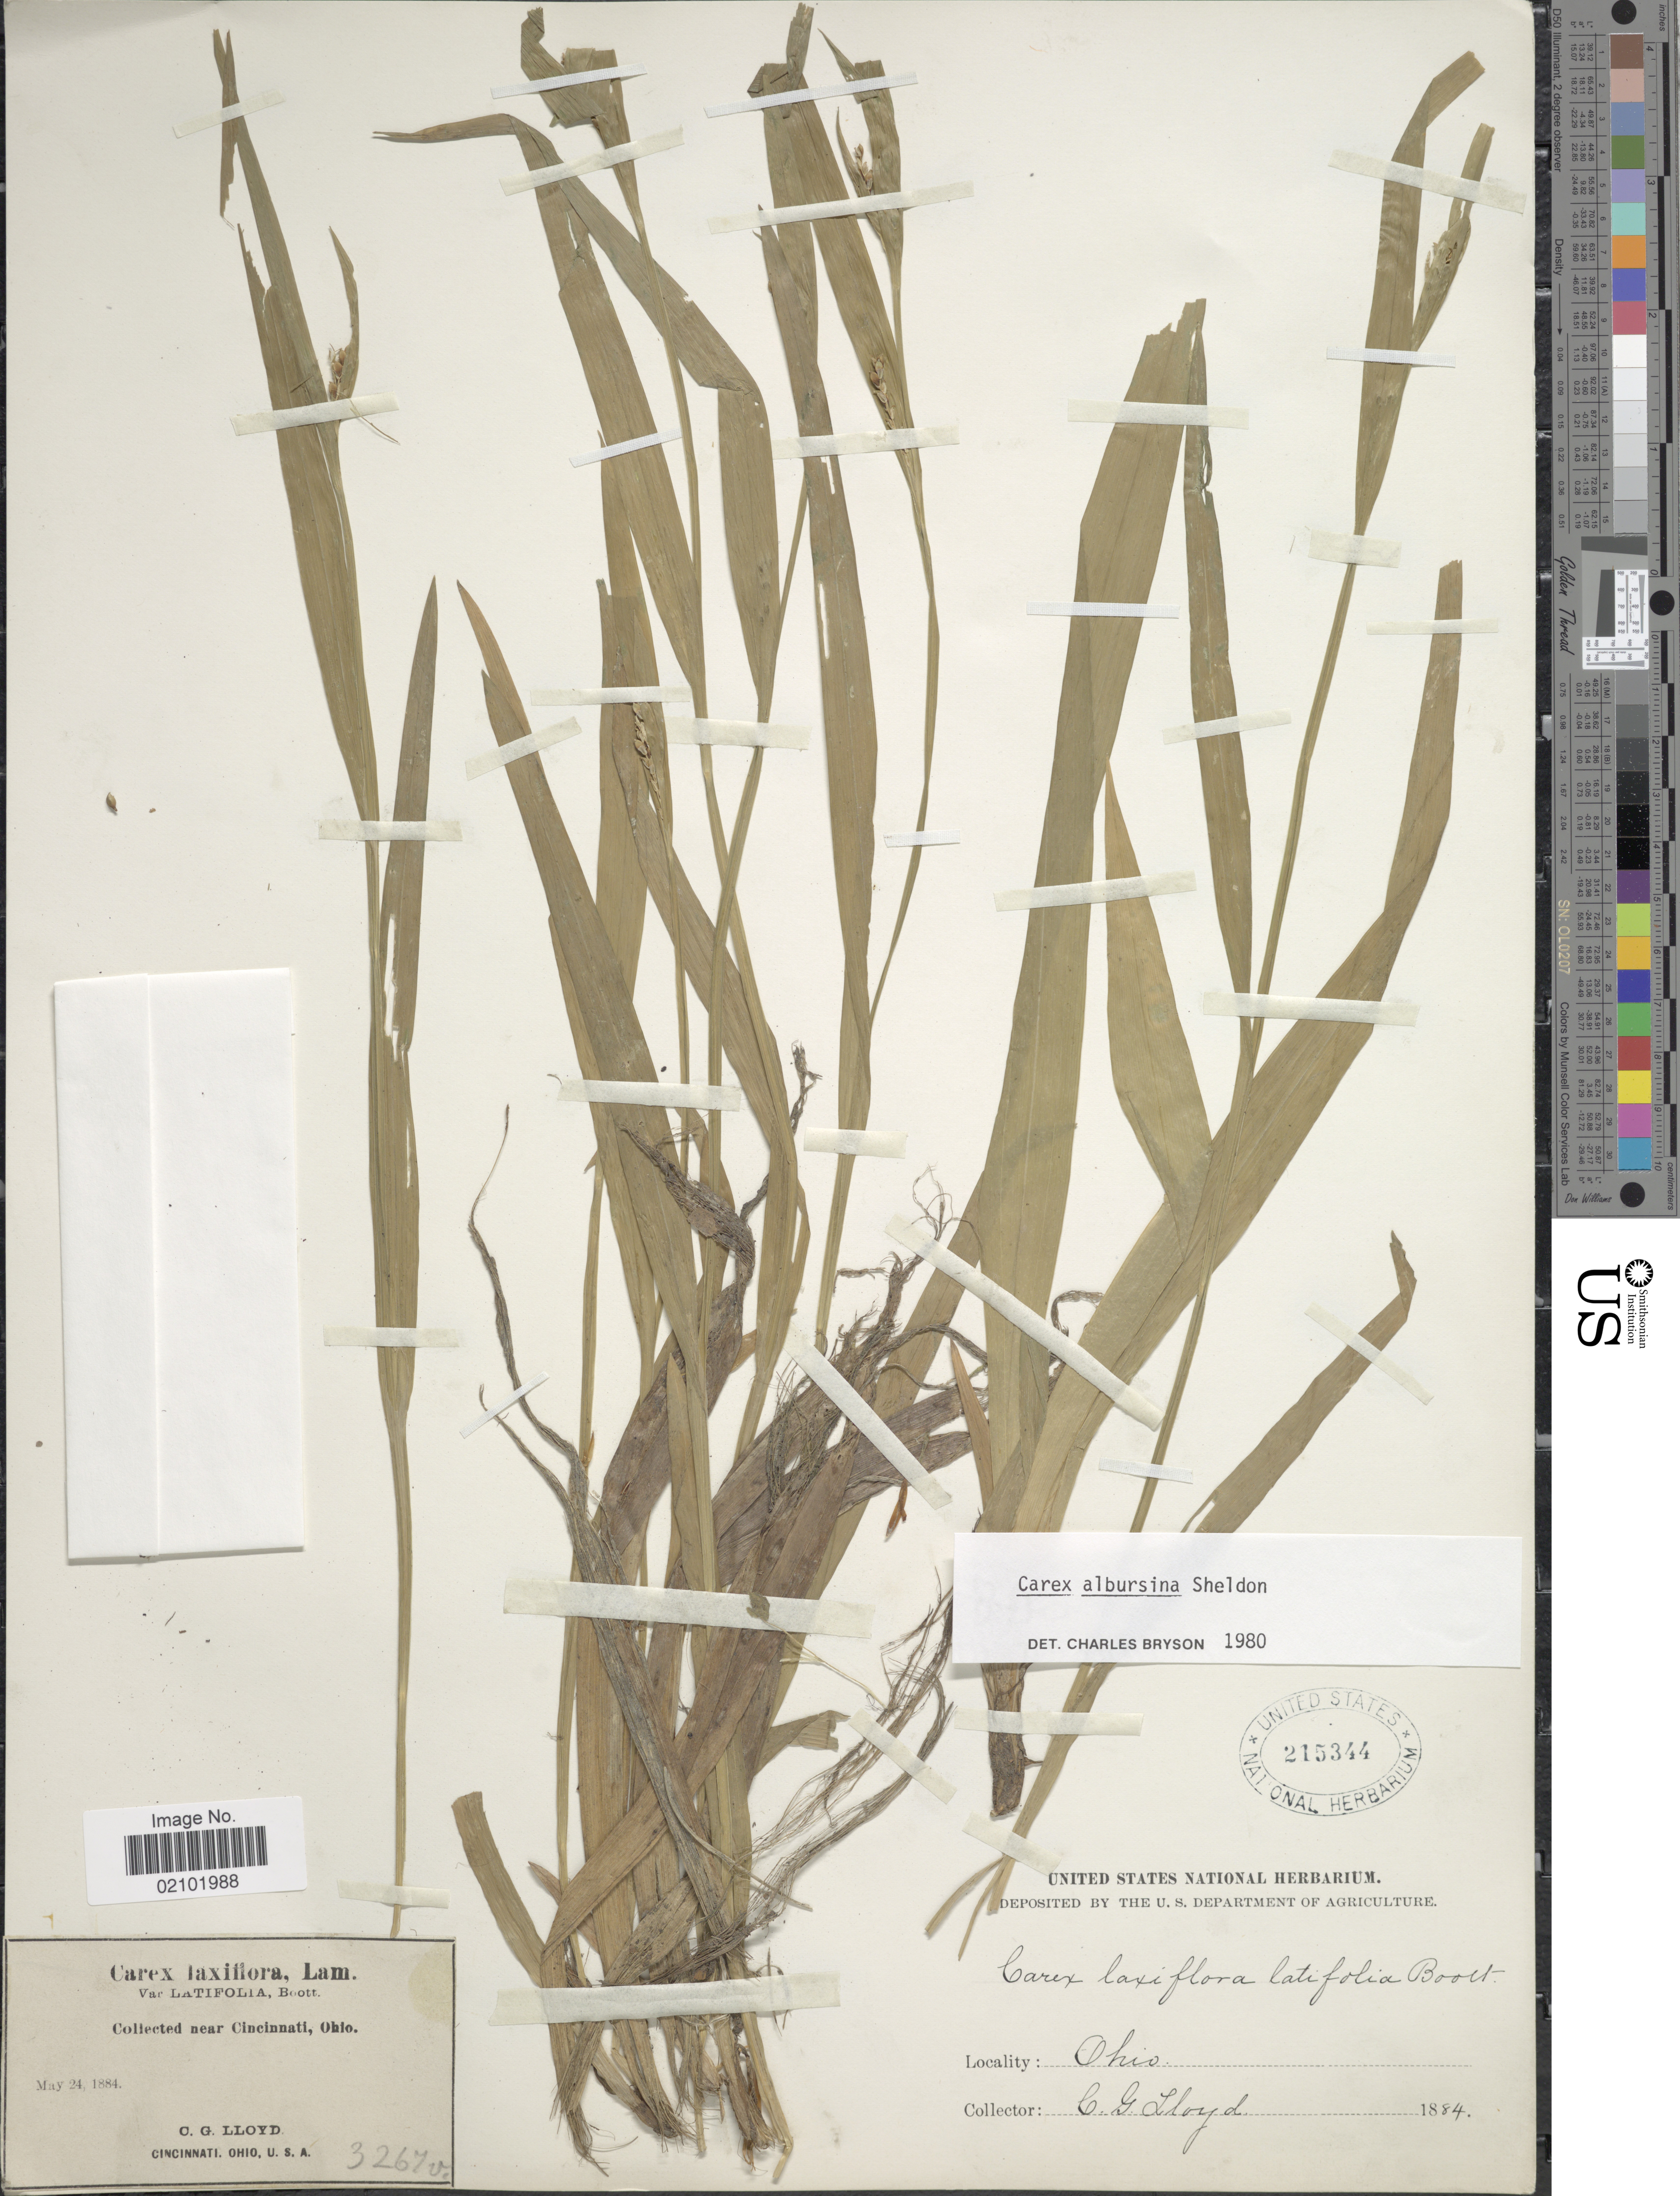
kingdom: Plantae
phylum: Tracheophyta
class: Liliopsida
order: Poales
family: Cyperaceae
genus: Carex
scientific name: Carex albursina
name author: E. Sheld.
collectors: C. G. Lloyd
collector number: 3267v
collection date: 1884-05-24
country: United States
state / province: Ohio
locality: Near Cincinnatti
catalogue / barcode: US 215344